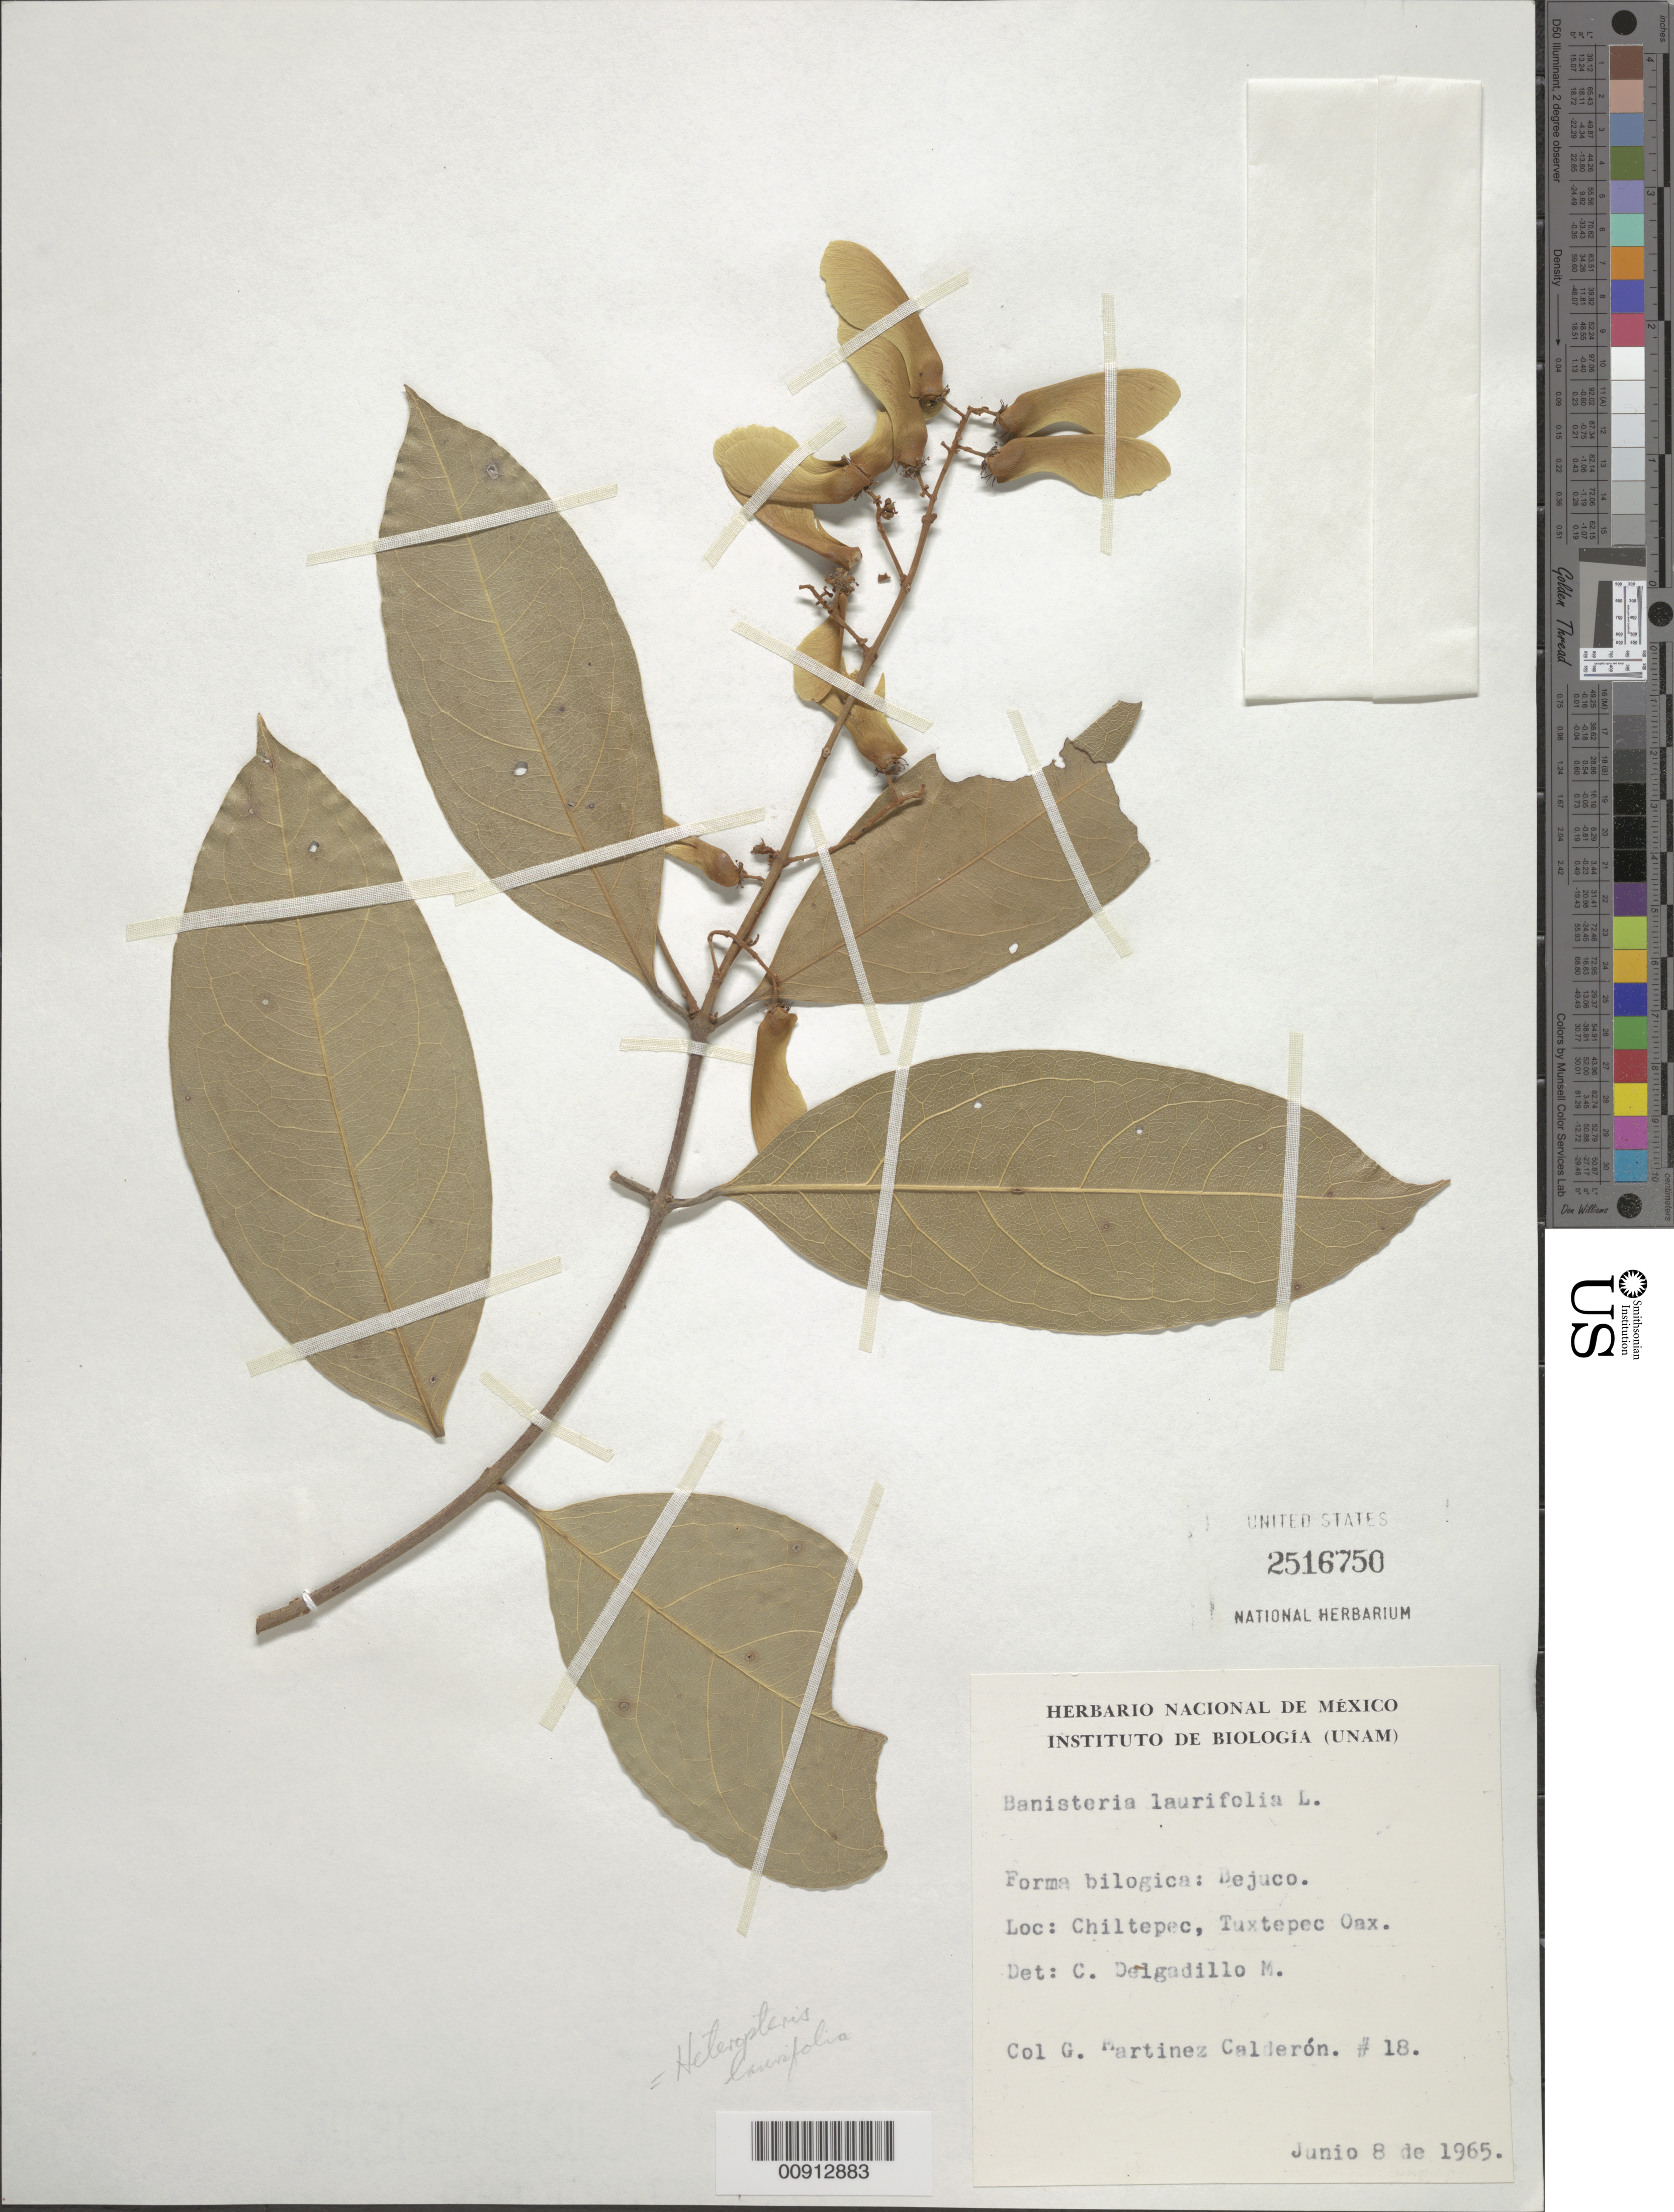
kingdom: Plantae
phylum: Tracheophyta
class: Magnoliopsida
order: Malpighiales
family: Malpighiaceae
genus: Heteropterys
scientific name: Heteropterys laurifolia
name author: (L.) A. Juss.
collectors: G. Martinez-C.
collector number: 18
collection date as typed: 08 Jun 1965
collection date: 1965-06-08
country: Mexico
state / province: Oaxaca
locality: Chiltepec, Tuxtepec, Oaxaca.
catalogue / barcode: US 2516750